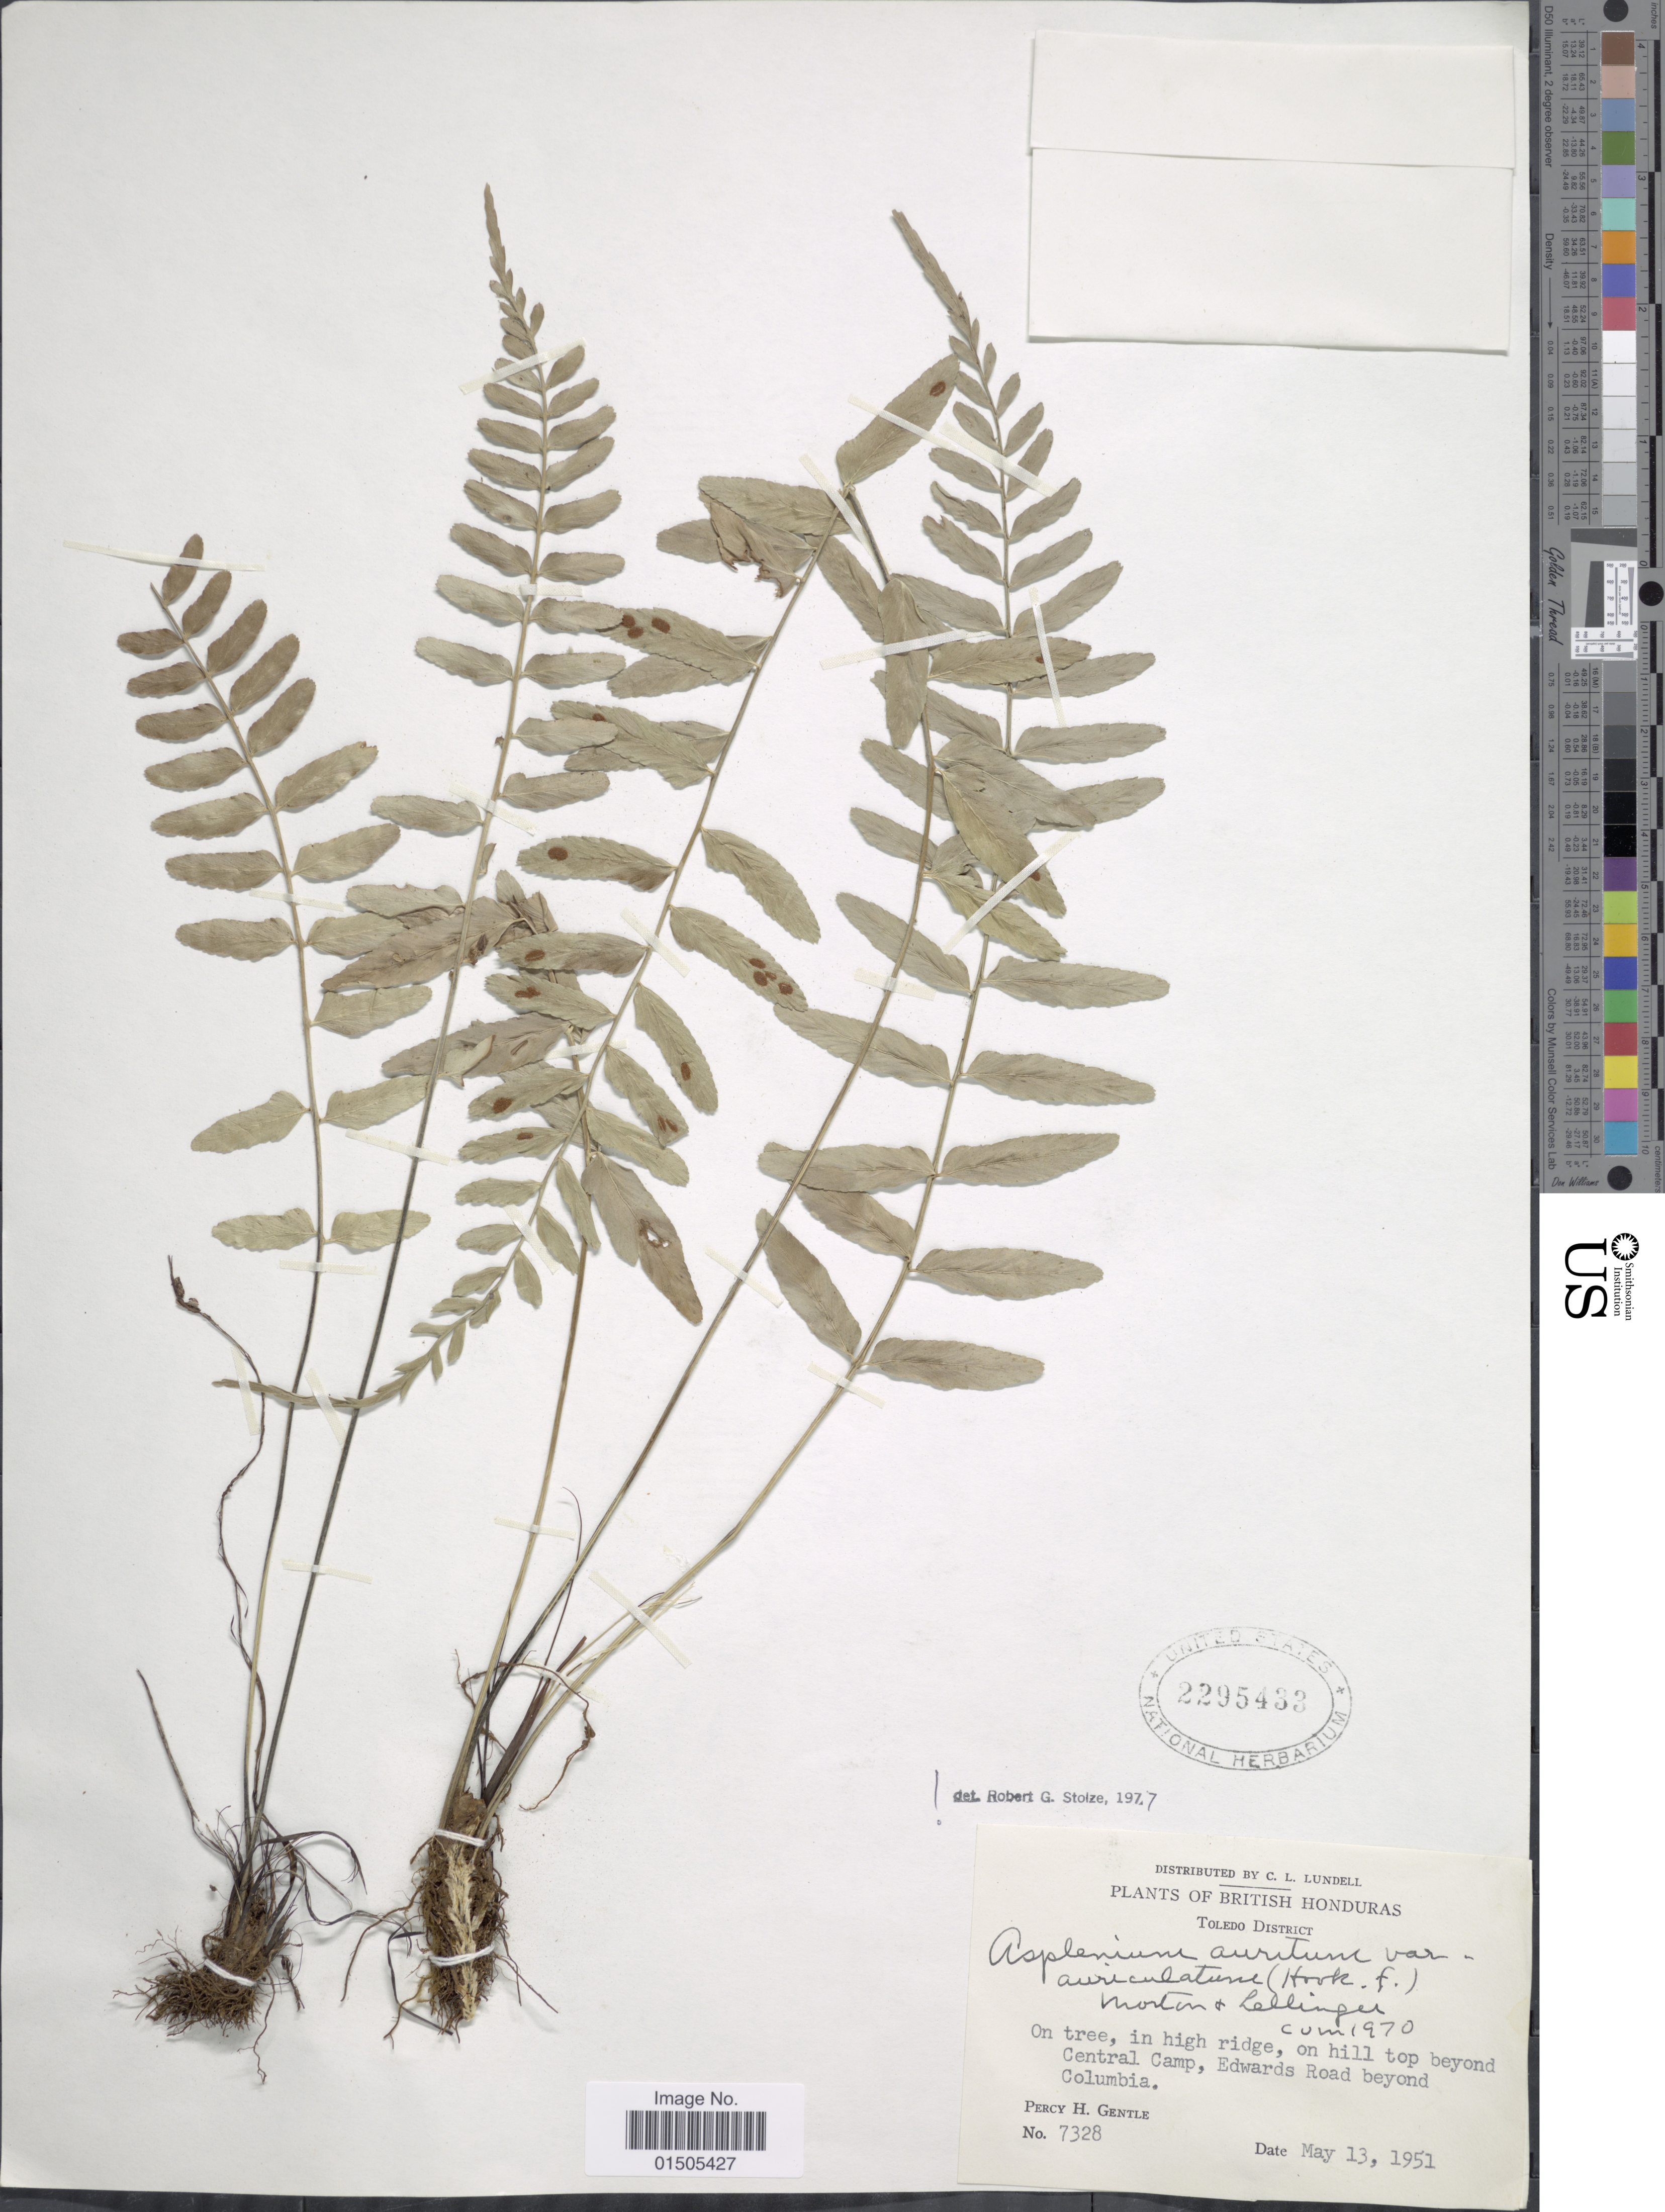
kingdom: Plantae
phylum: Tracheophyta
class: Polypodiopsida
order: Polypodiales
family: Aspleniaceae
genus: Asplenium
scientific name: Asplenium auritum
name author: Sw.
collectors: P. H. Gentle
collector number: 7328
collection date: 1951-05-13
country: Belize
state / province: Toledo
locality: British Honduras. In high ridge, on hill top beyond Central Camp, Edwards Road beyond Columbia.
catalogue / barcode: US 2295433